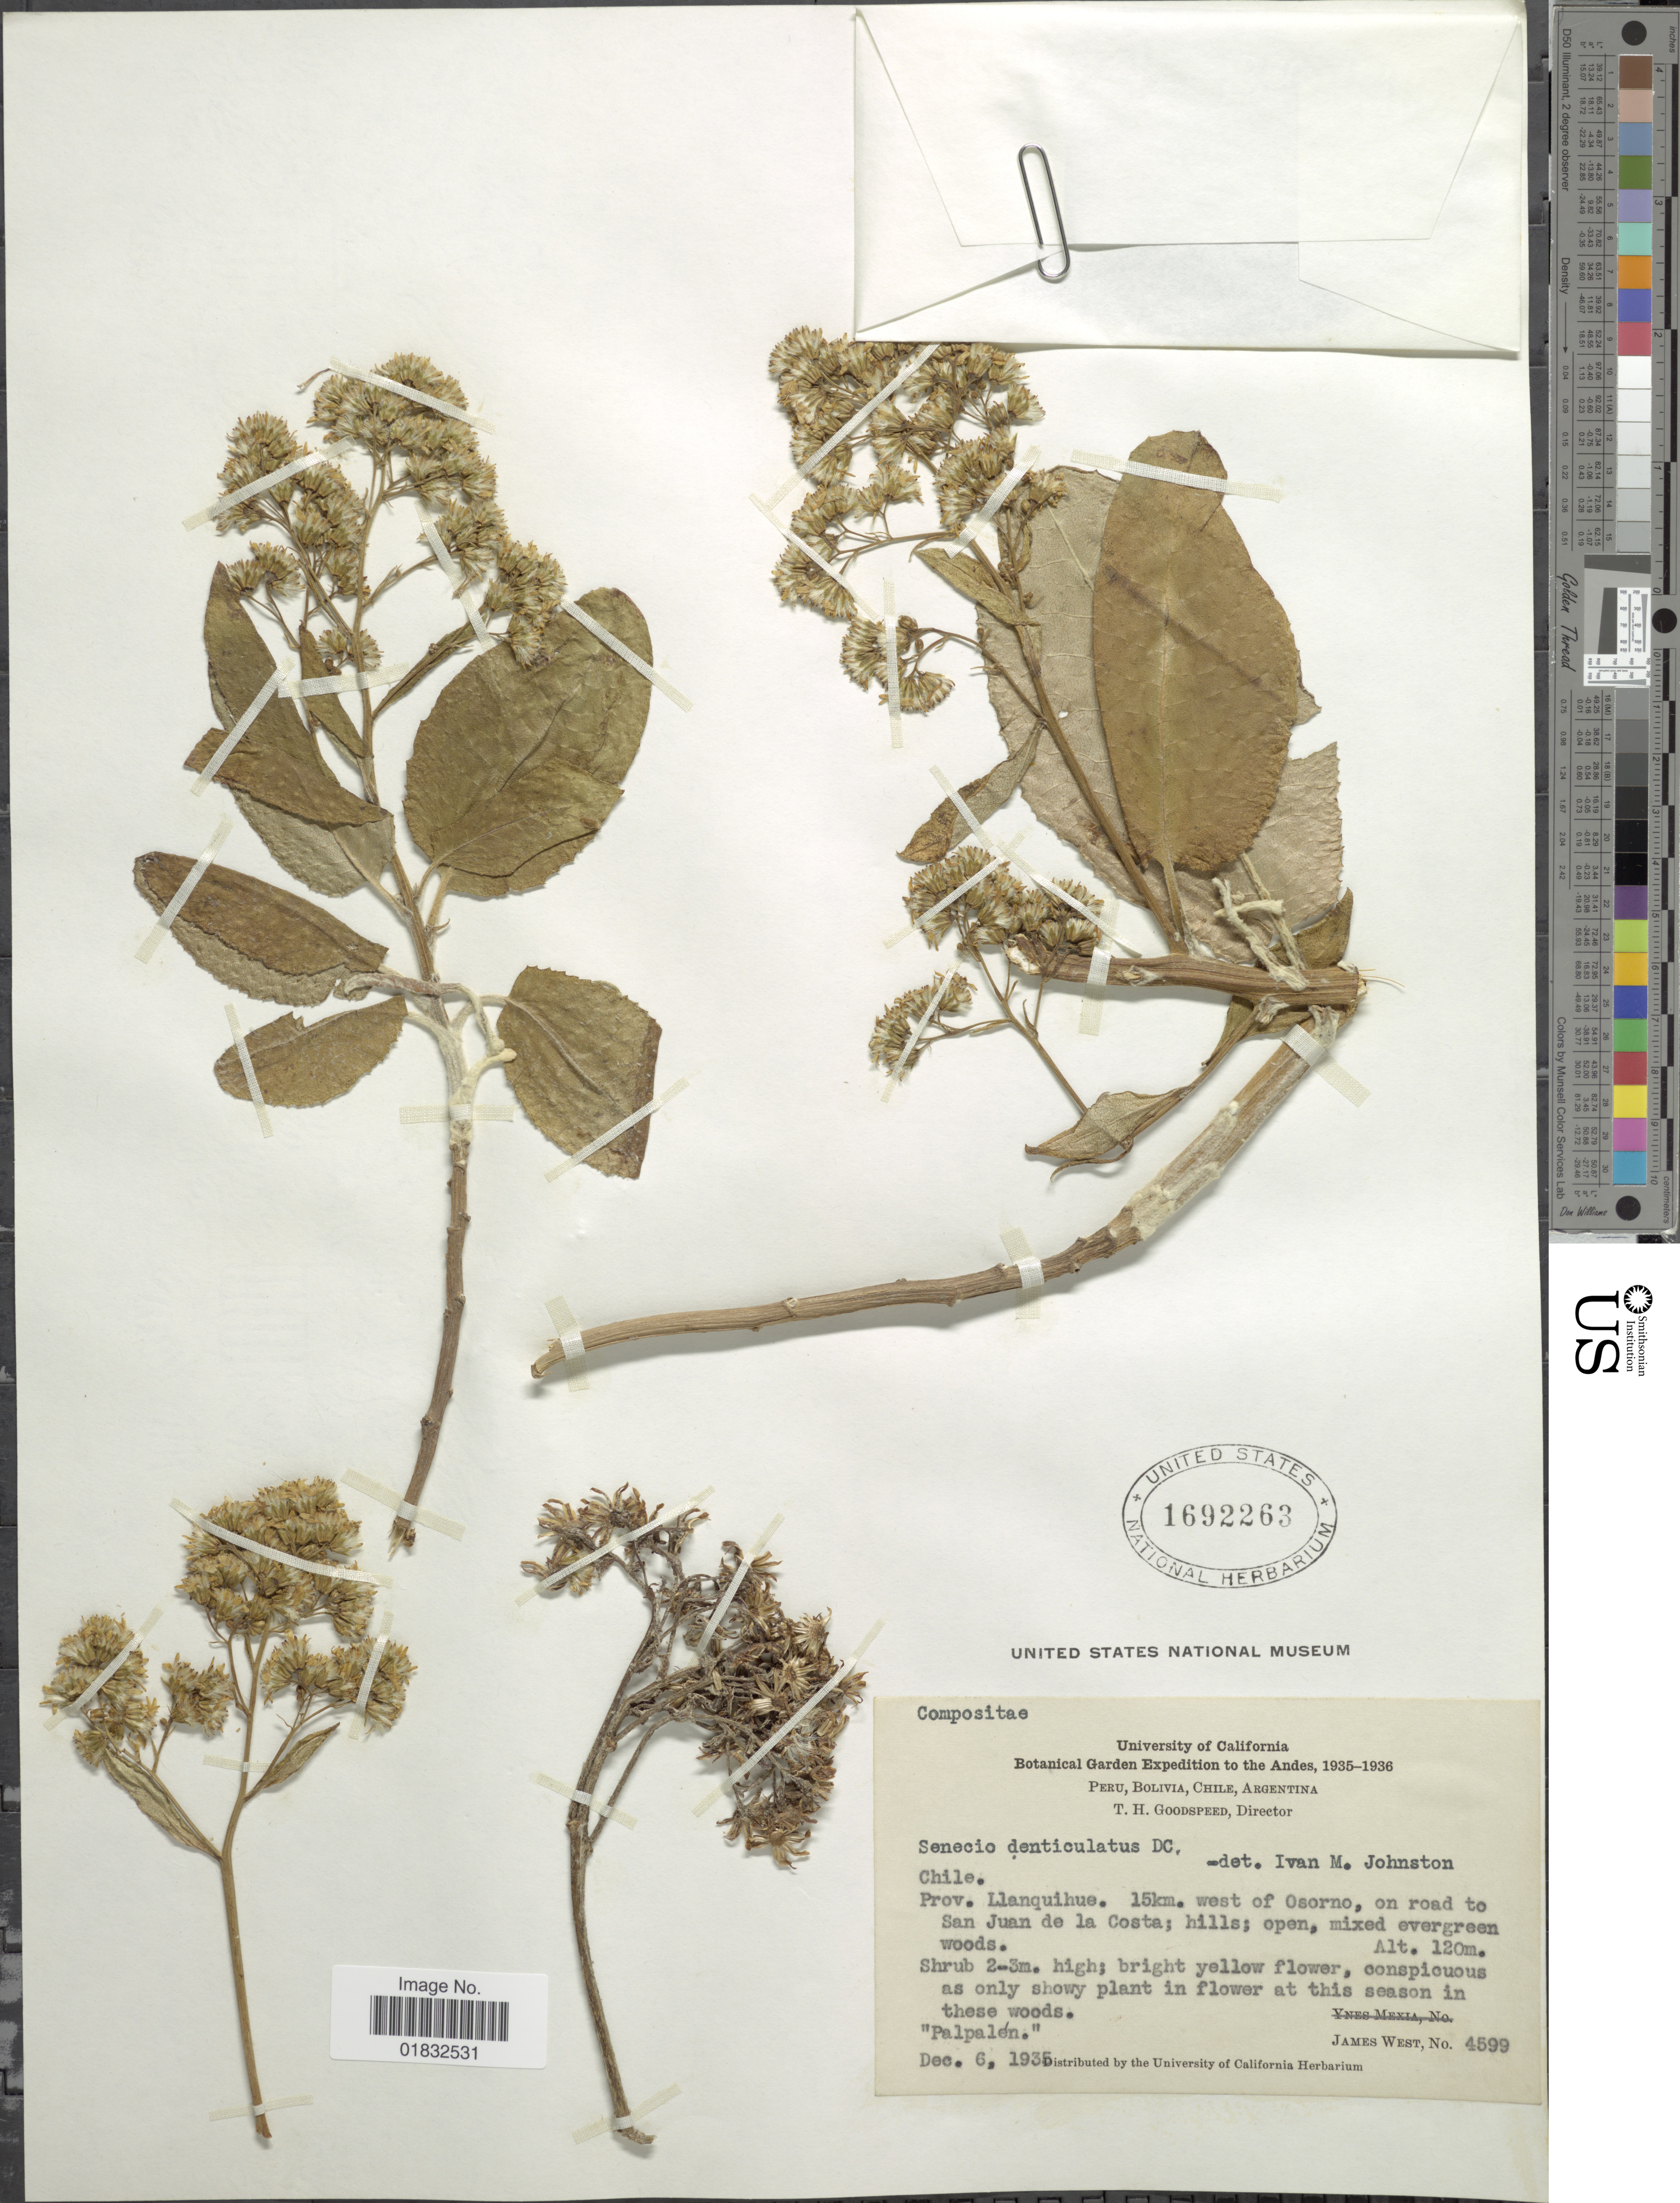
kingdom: Plantae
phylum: Tracheophyta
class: Magnoliopsida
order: Asterales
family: Asteraceae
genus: Acrisione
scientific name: Acrisione denticulata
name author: (Hook. & Arn.) B. Nord.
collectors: J. West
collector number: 4599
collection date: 1935-12-06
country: Chile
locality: Prov. Llanquihue. 15km west of Osorno, on road to San Juan de la Costa; hills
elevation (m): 120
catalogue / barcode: US 1692263